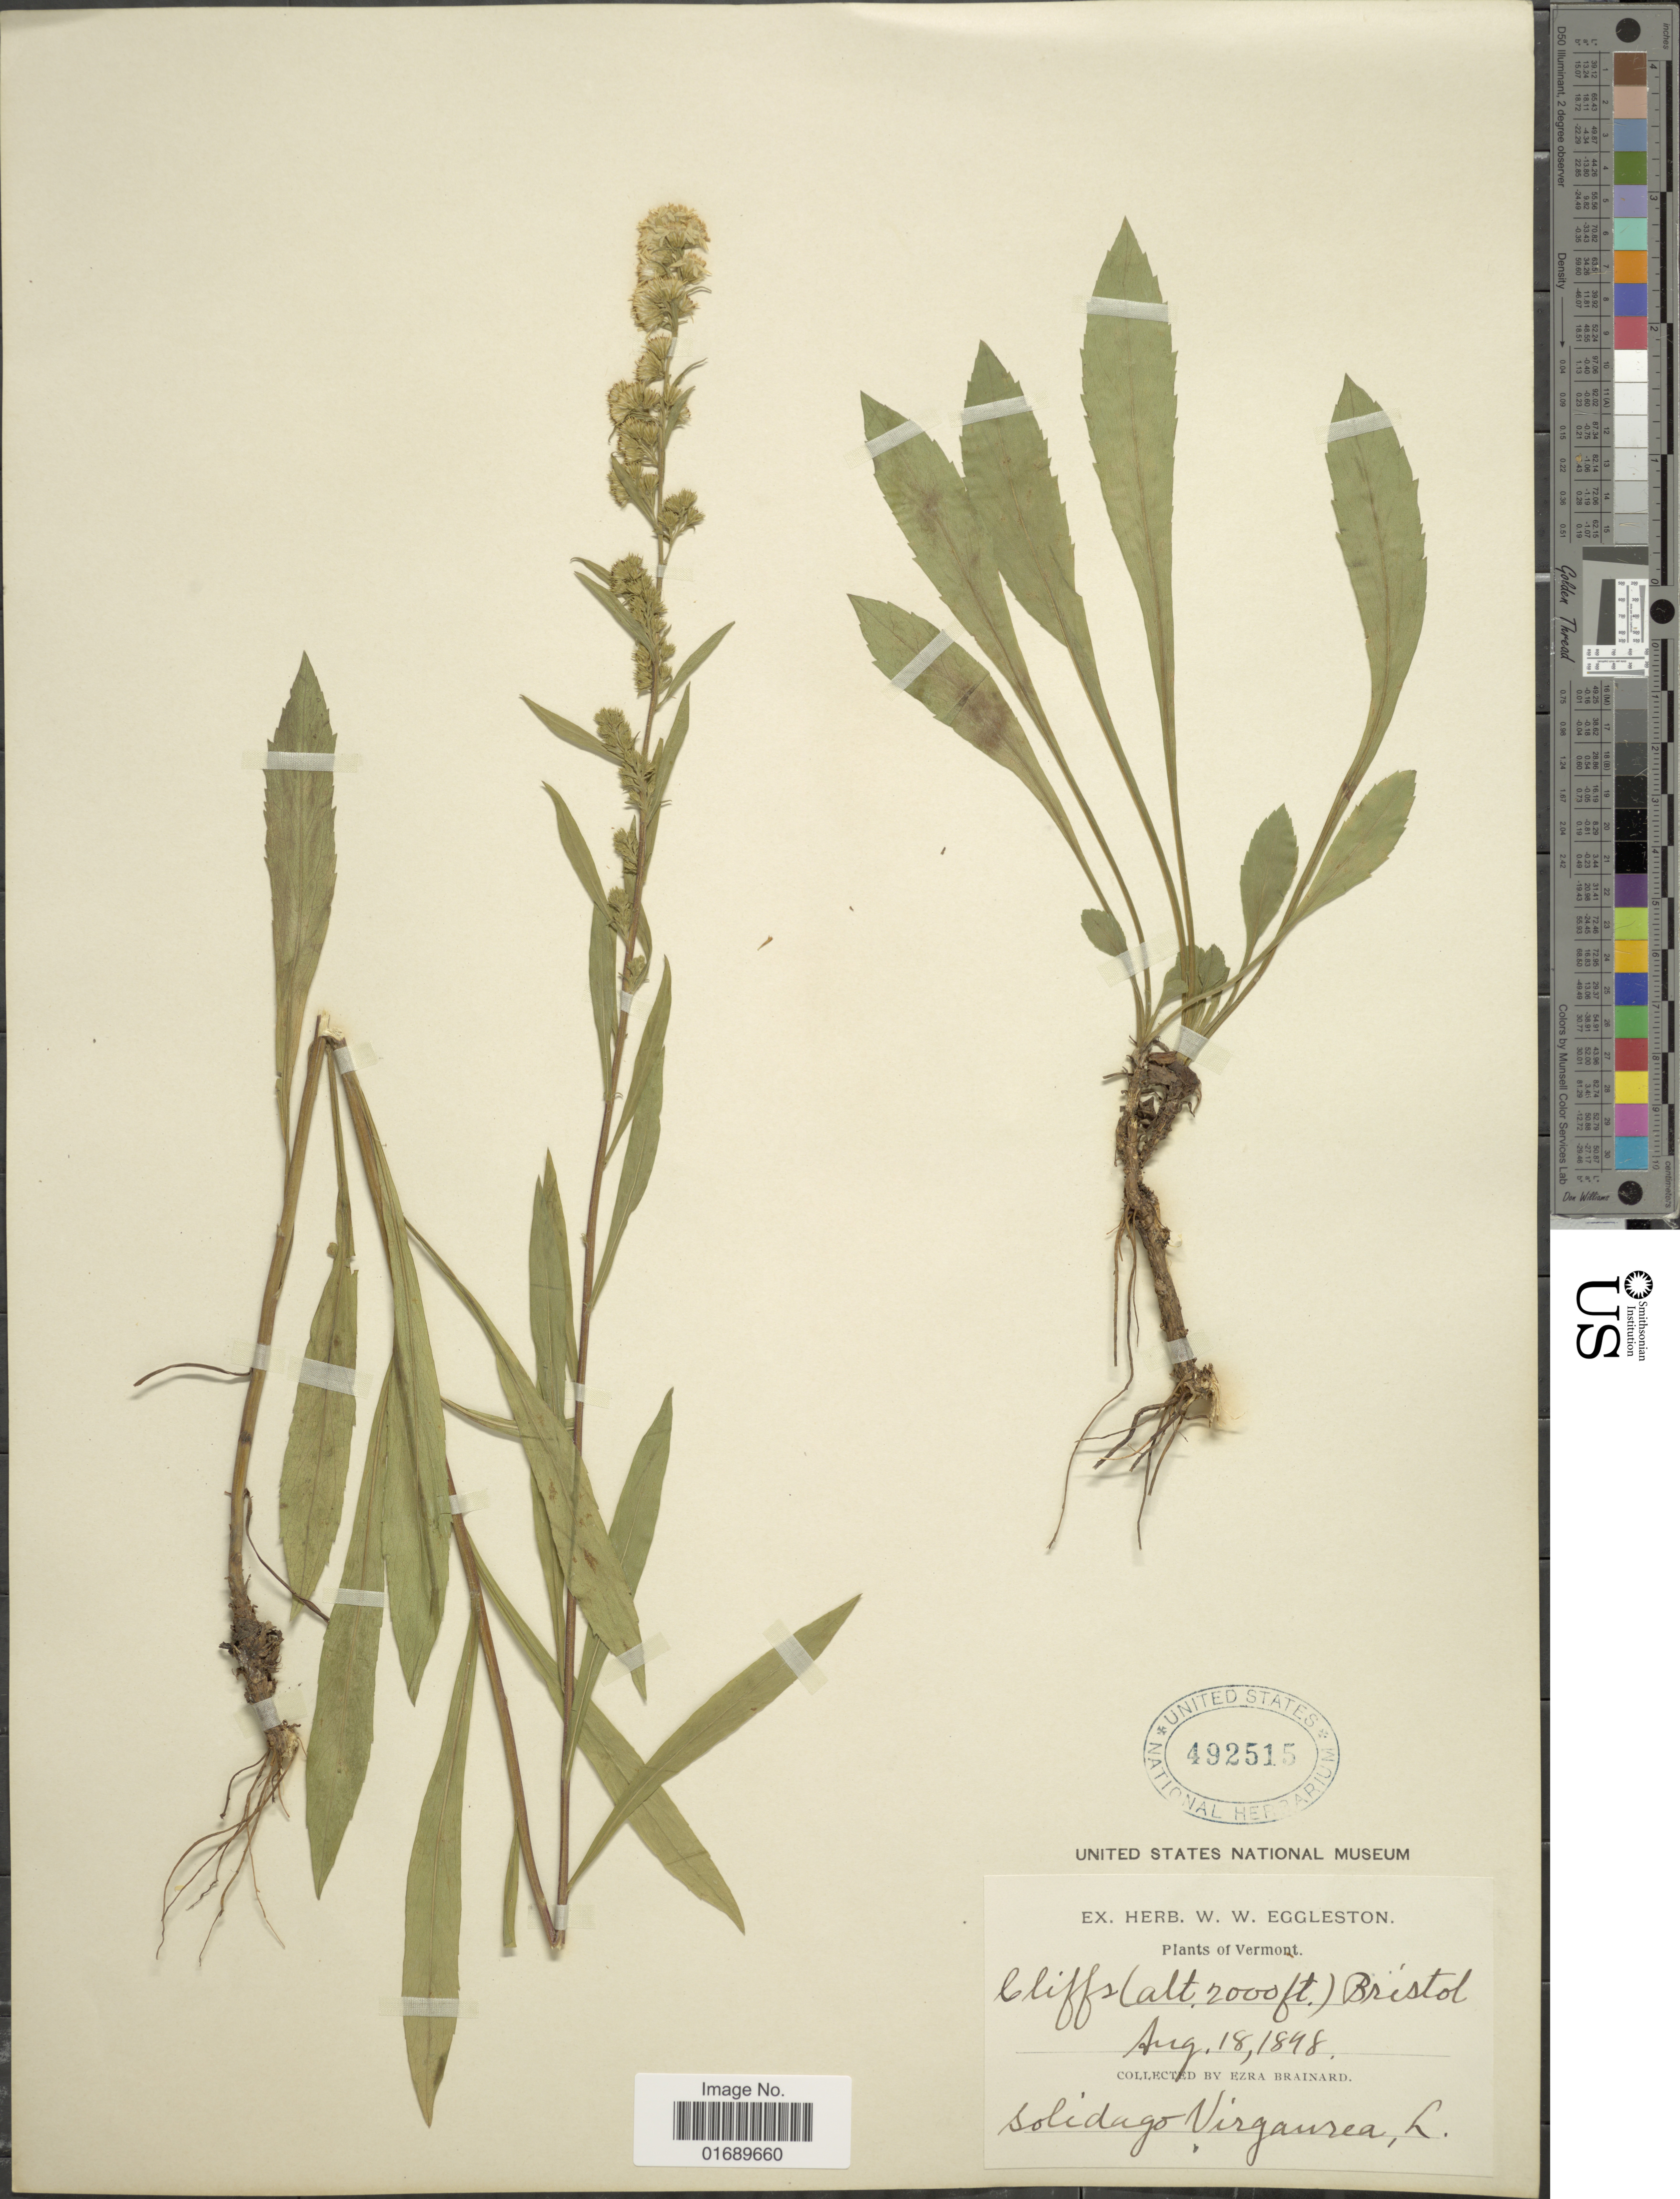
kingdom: Plantae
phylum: Tracheophyta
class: Magnoliopsida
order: Asterales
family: Asteraceae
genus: Solidago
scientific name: Solidago puberula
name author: Nutt.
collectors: E. Brainard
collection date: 1898-08-18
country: United States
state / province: Vermont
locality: Cliffs, Bristol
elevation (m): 610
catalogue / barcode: US 492515